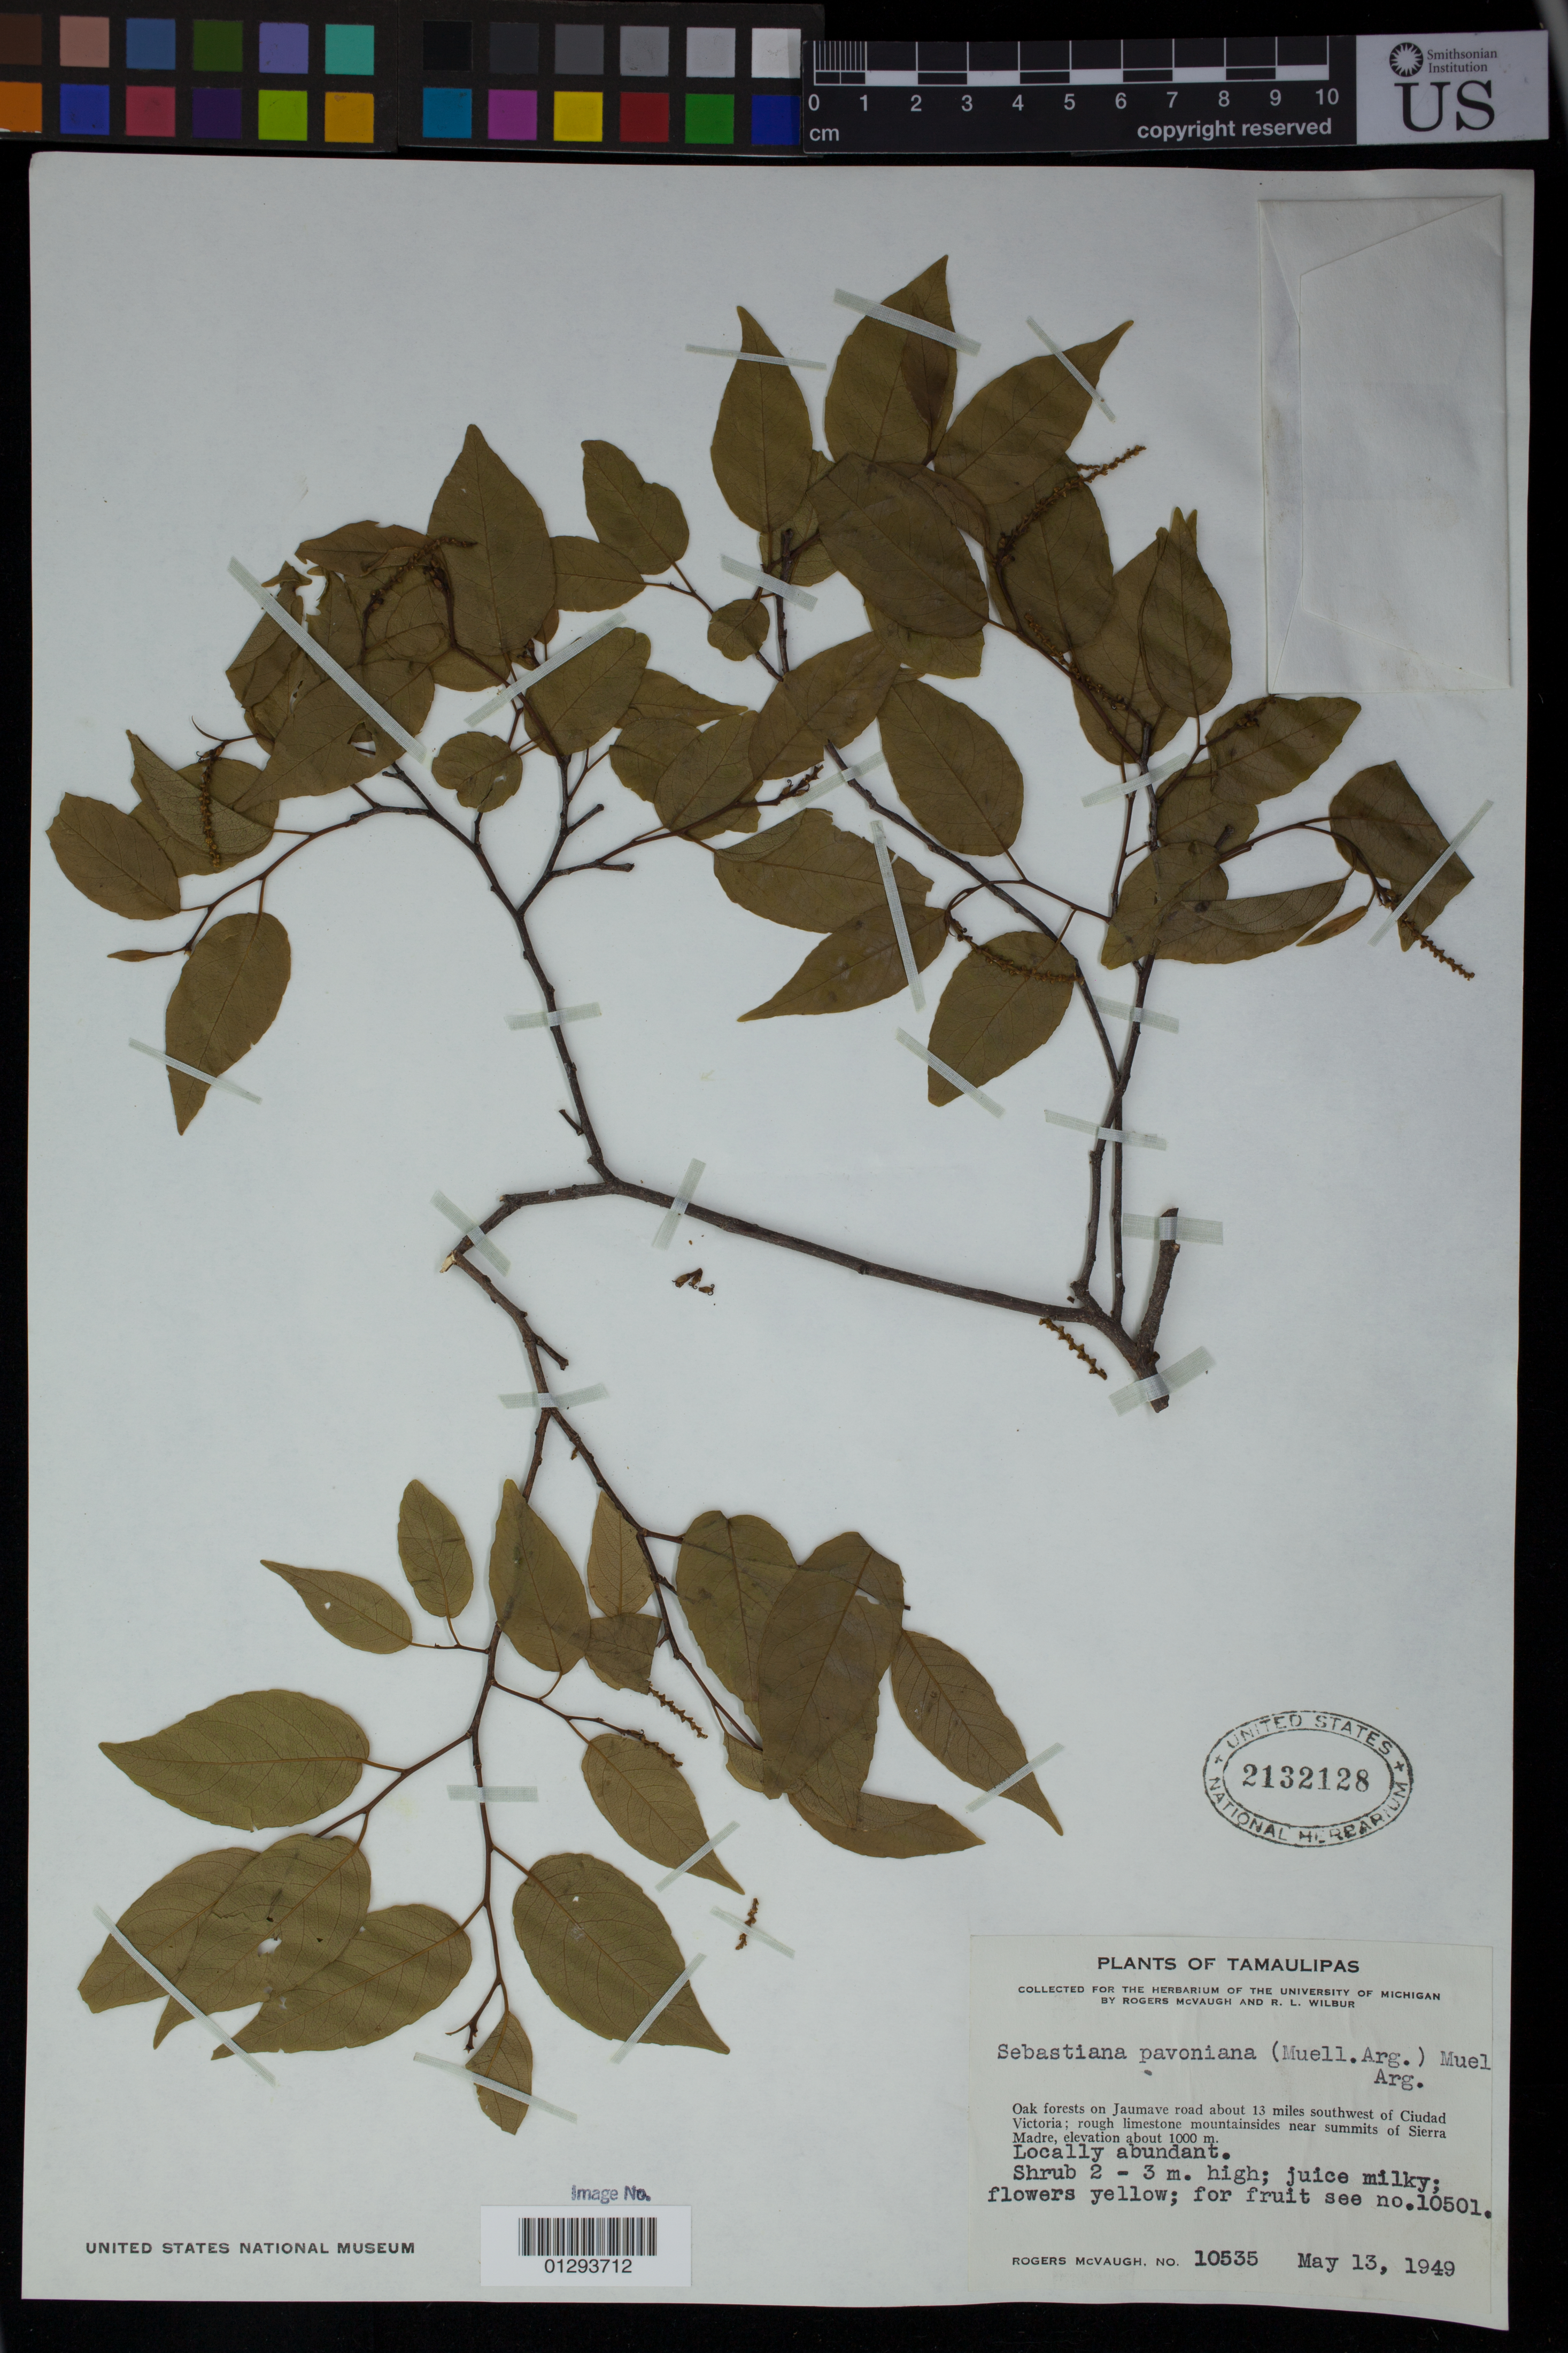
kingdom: Plantae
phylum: Tracheophyta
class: Magnoliopsida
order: Malpighiales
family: Euphorbiaceae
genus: Sebastiania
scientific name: Sebastiania pavoniana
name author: (Müll. Arg.) Müll. Arg.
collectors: R. McVaugh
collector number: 10535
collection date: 1949-05-13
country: Mexico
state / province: Tamaulipas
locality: Oak forests on Jaumave road about 13 miles SW of Ciudad Victoria; rough limestone mountainsides near summits of Sierra Madre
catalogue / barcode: US 2132128